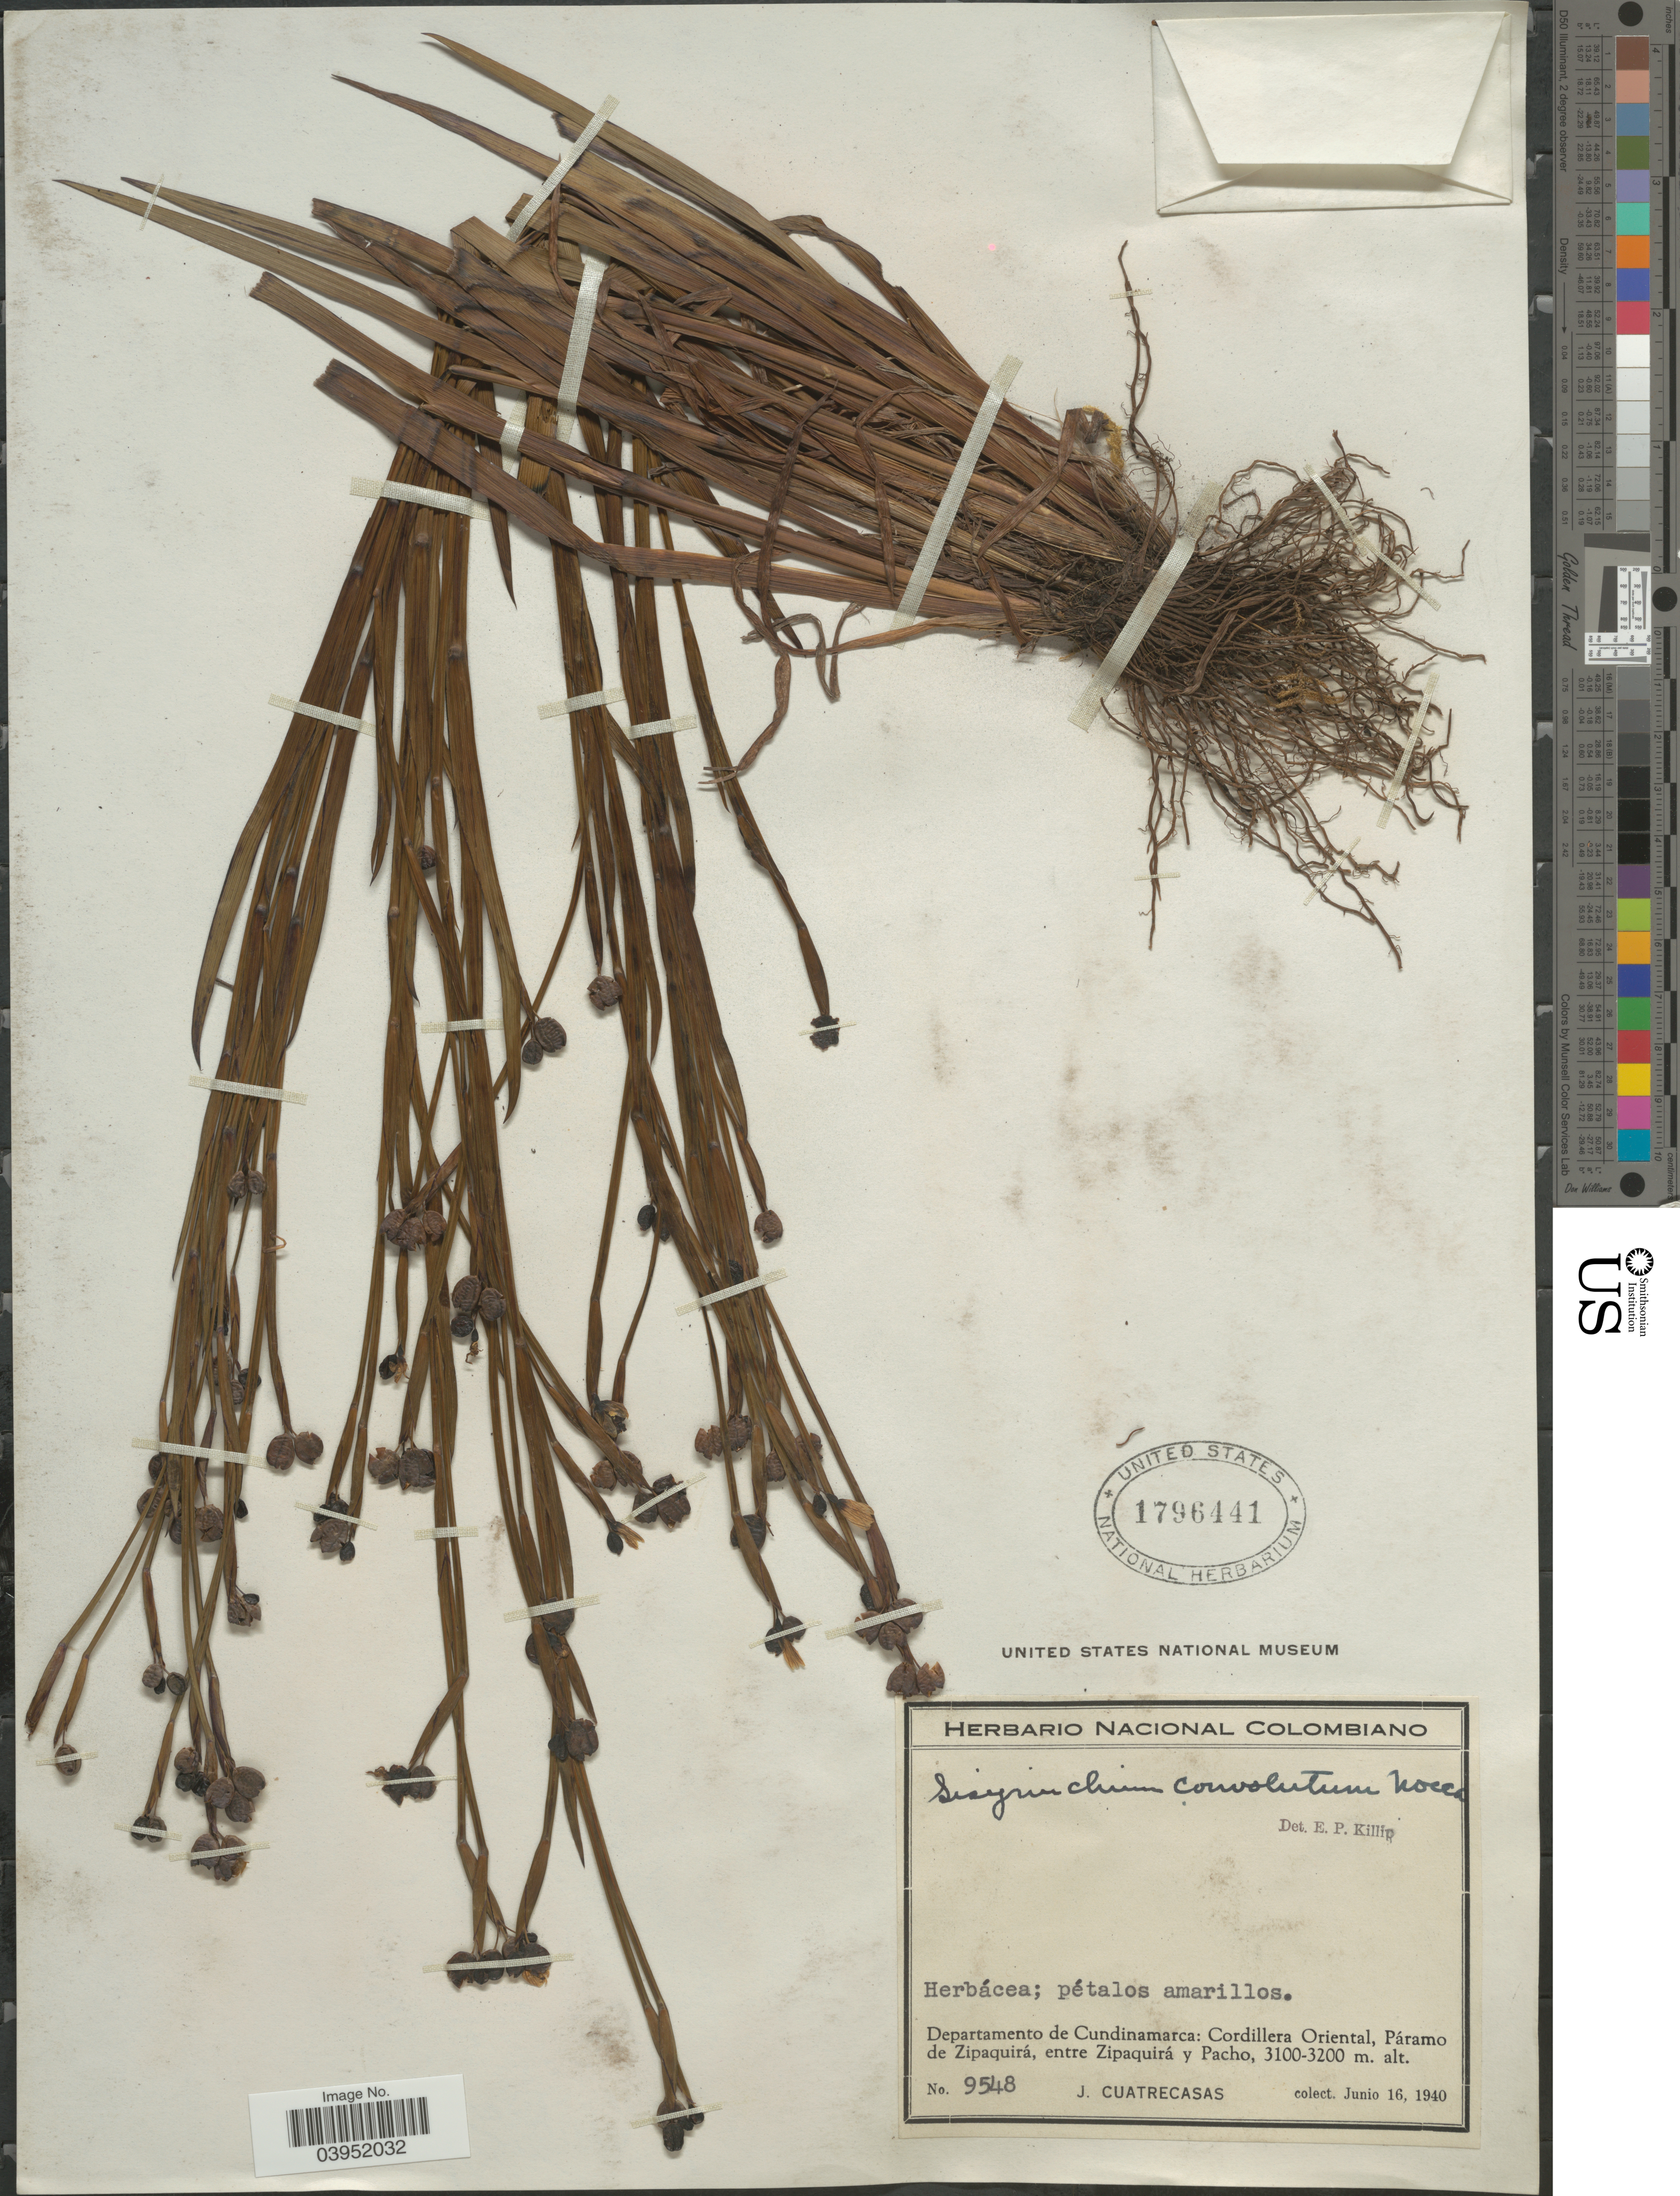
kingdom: Plantae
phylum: Tracheophyta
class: Liliopsida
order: Asparagales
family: Iridaceae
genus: Sisyrinchium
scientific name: Sisyrinchium convolutum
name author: Nocca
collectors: J. Cuatrecasas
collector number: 9548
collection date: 1940-06-16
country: Colombia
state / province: Cundinamarca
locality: Departamento de Cundinamarca: Cordillera Oriental, Páramo de Zipaquirá, entre Zipaquirá y Pacho.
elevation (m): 3100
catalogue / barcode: US 1796441